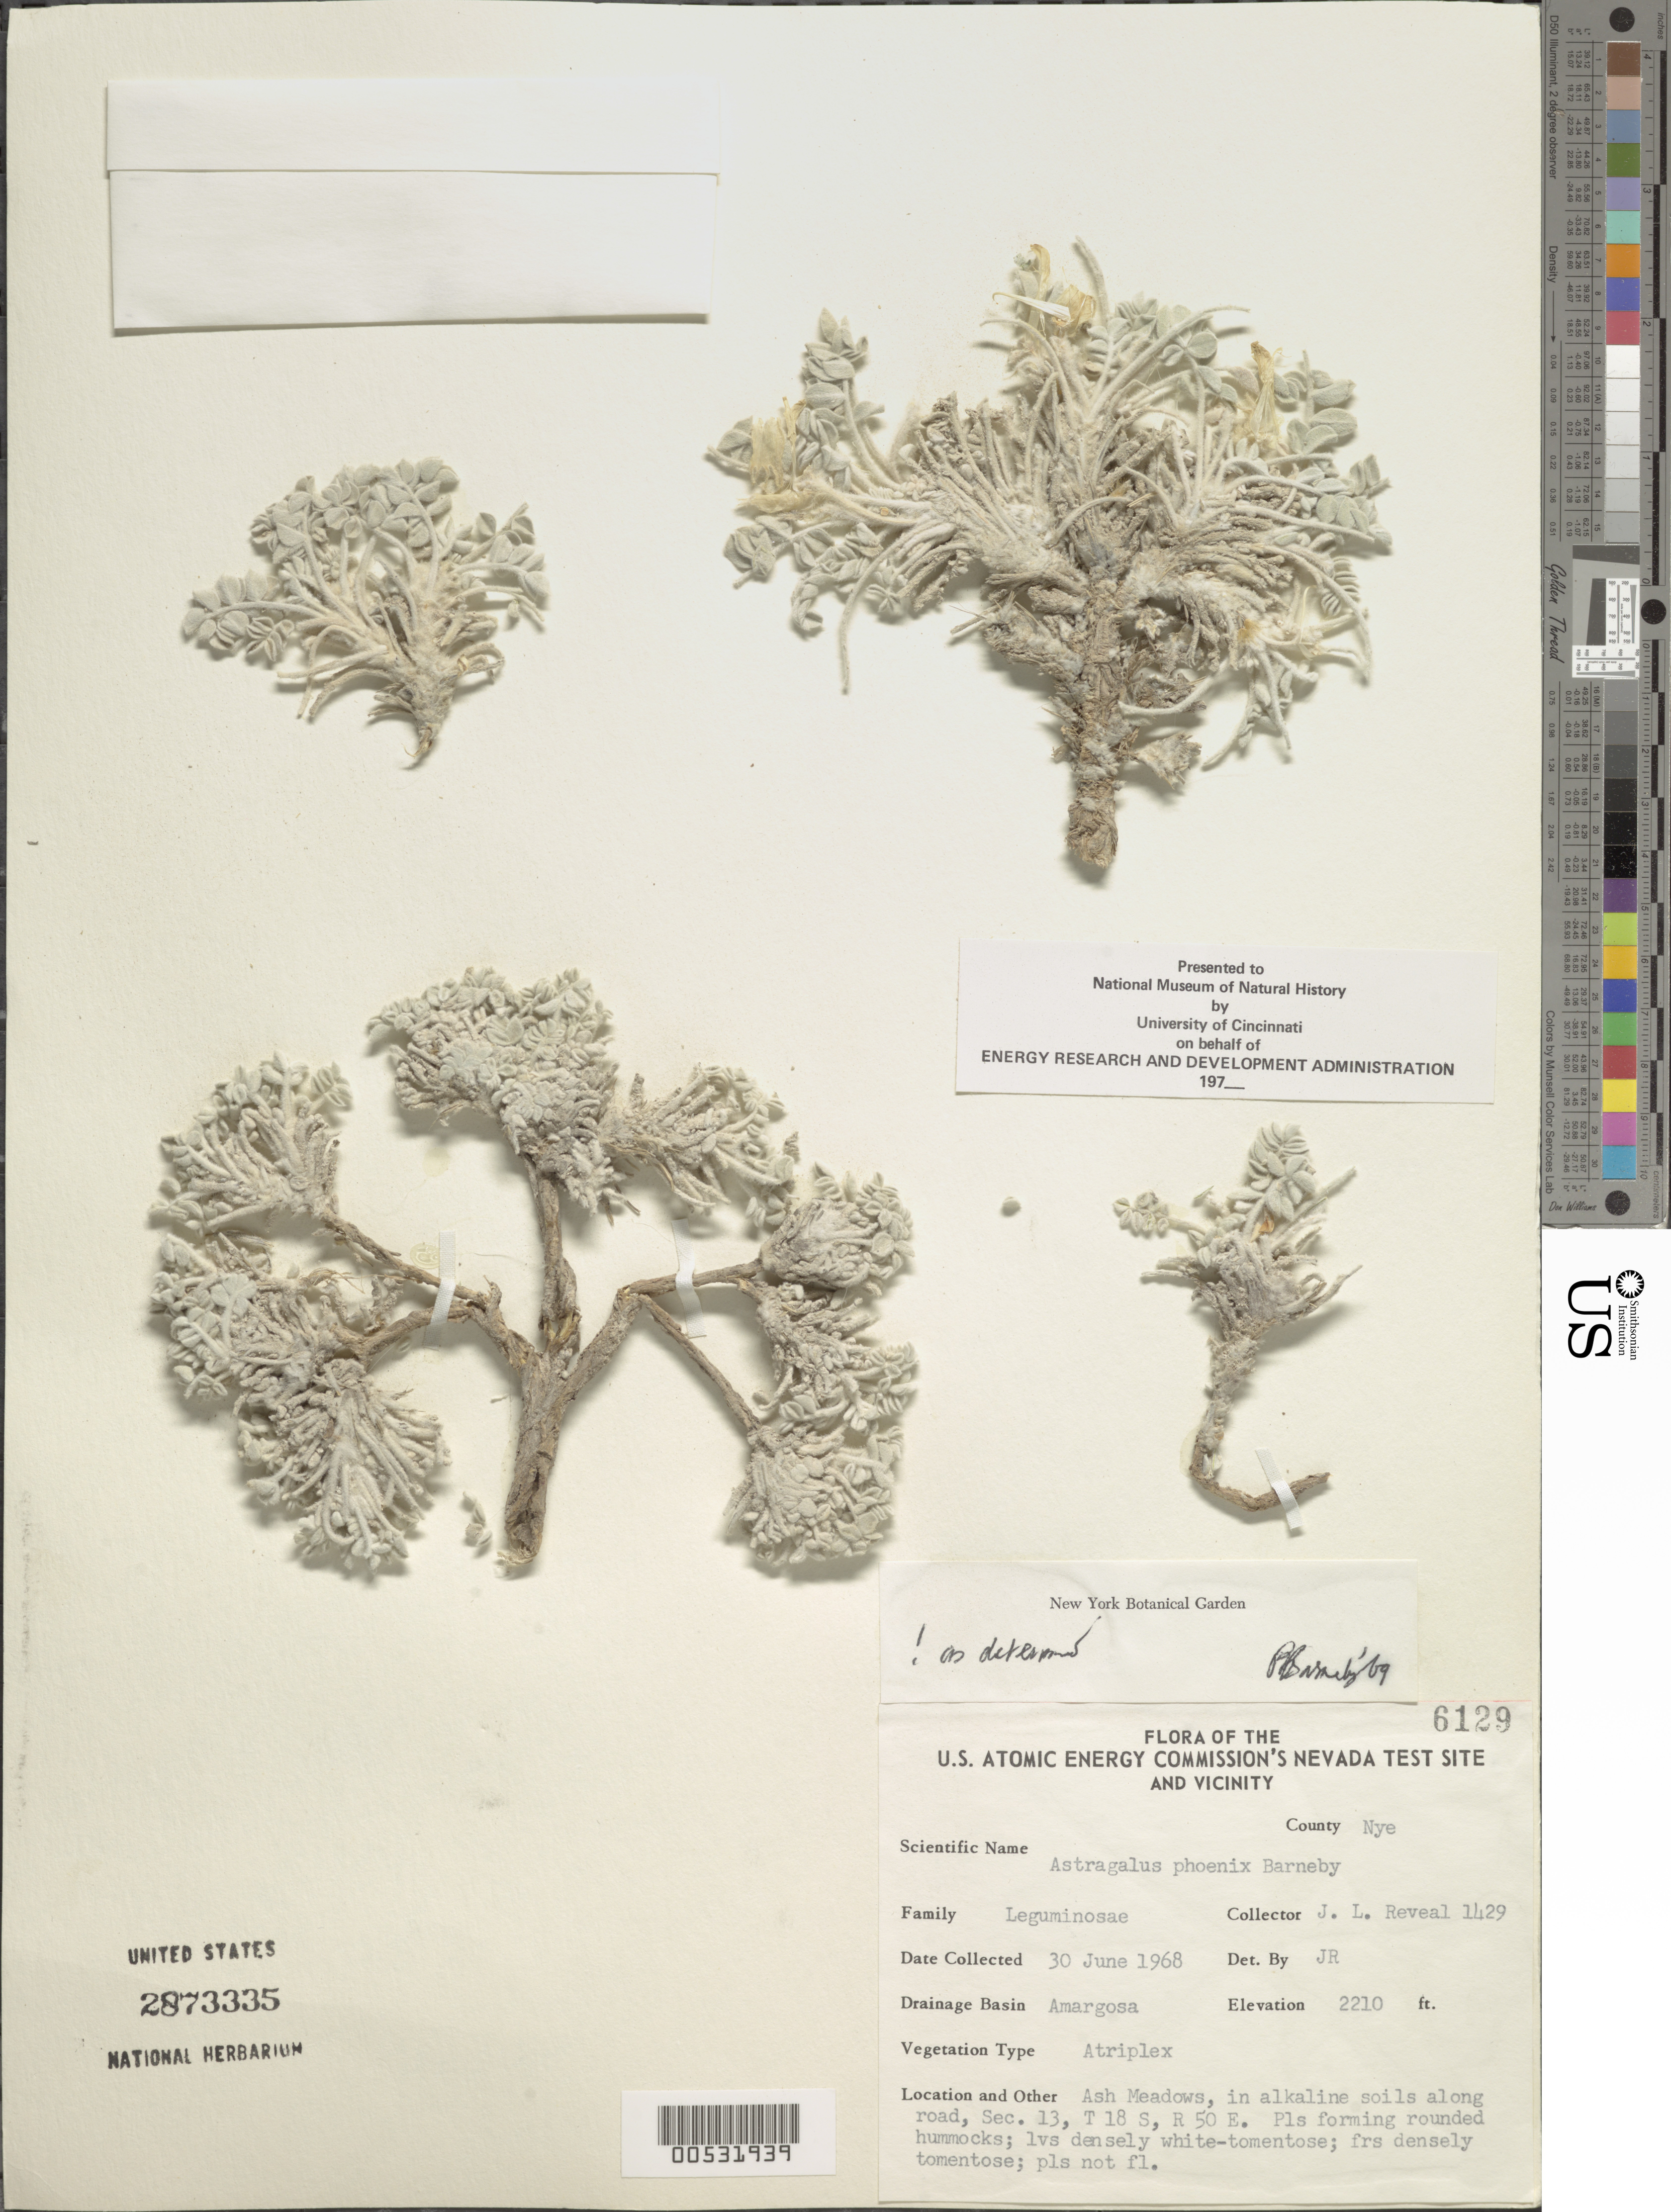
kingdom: Plantae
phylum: Tracheophyta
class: Magnoliopsida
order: Fabales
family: Fabaceae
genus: Astragalus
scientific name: Astragalus phoenix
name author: Barneby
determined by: Reveal, J. L.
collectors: J. L. Reveal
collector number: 1429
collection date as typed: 30 Jun 1968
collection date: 1968-06-30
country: United States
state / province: Nevada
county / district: Nye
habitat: In alkaline soils.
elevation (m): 673.6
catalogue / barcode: US 2873335